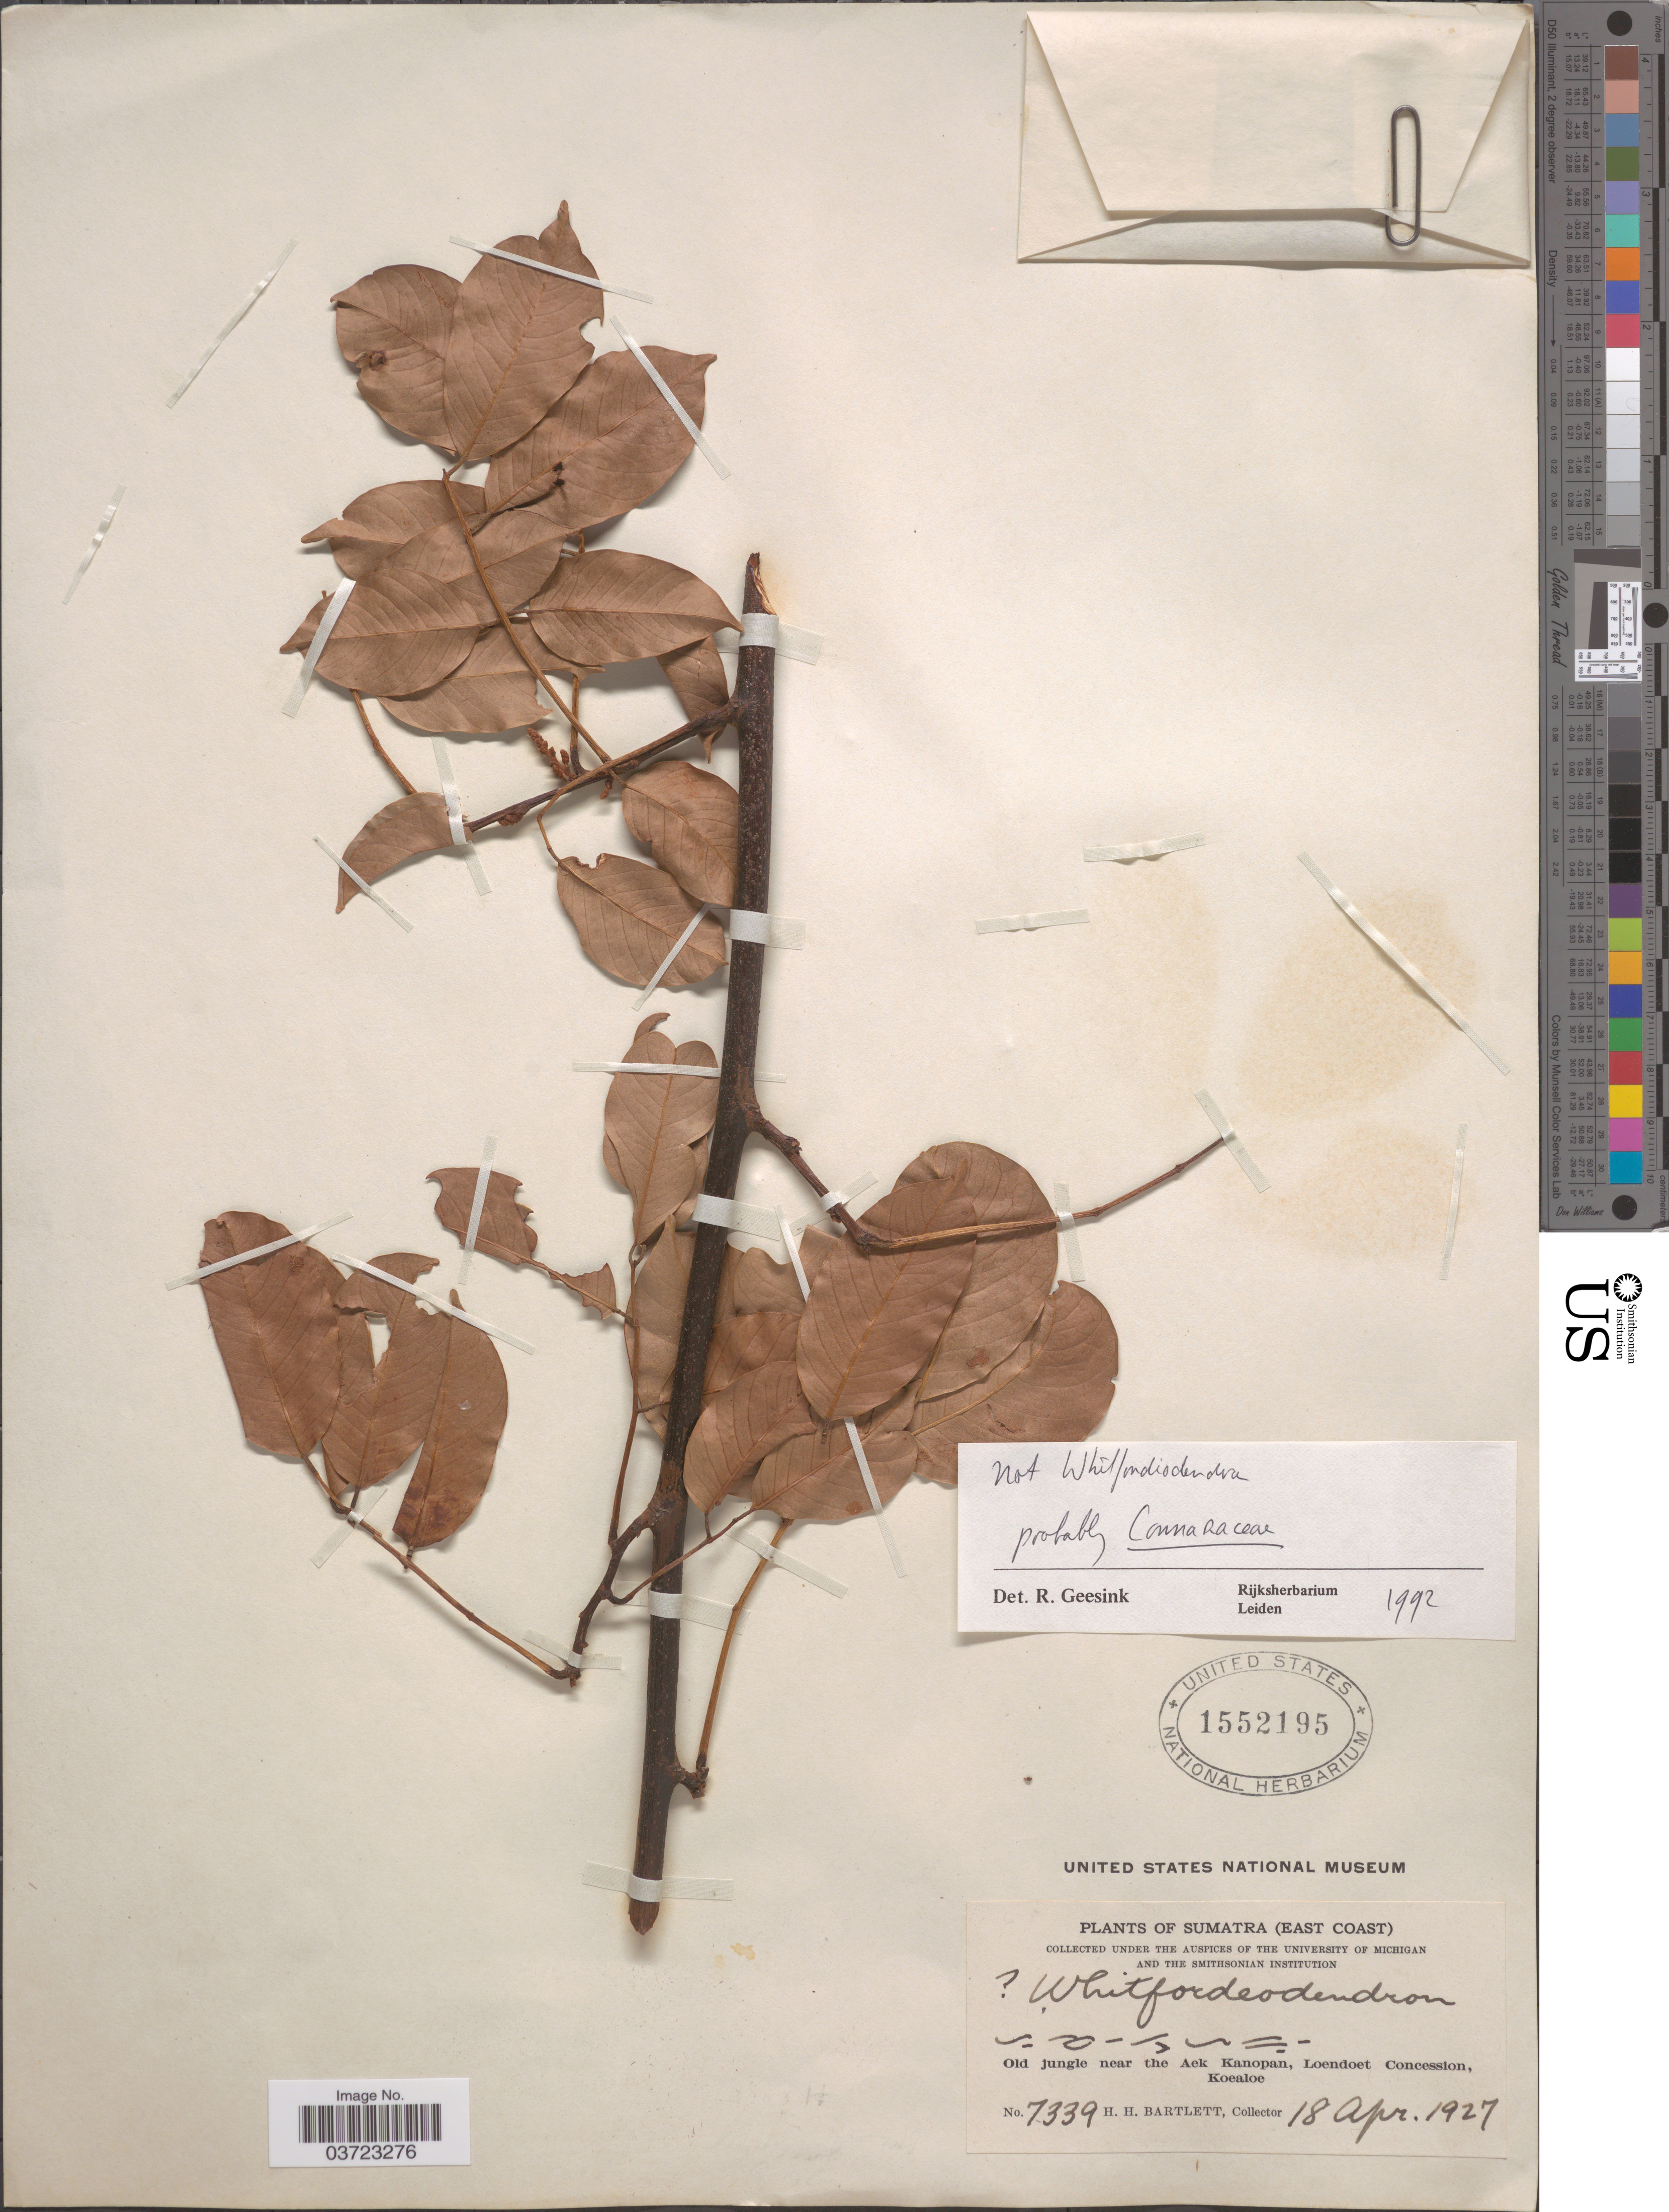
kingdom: Plantae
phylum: Tracheophyta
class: Magnoliopsida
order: Oxalidales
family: Connaraceae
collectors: H. H. Bartlett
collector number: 7339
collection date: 1927-04-18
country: Indonesia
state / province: Sumatra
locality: (East Coast). Old jungle near the Aek Kanopan, Loendoet Concession, Koealoe.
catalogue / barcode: US 1552195